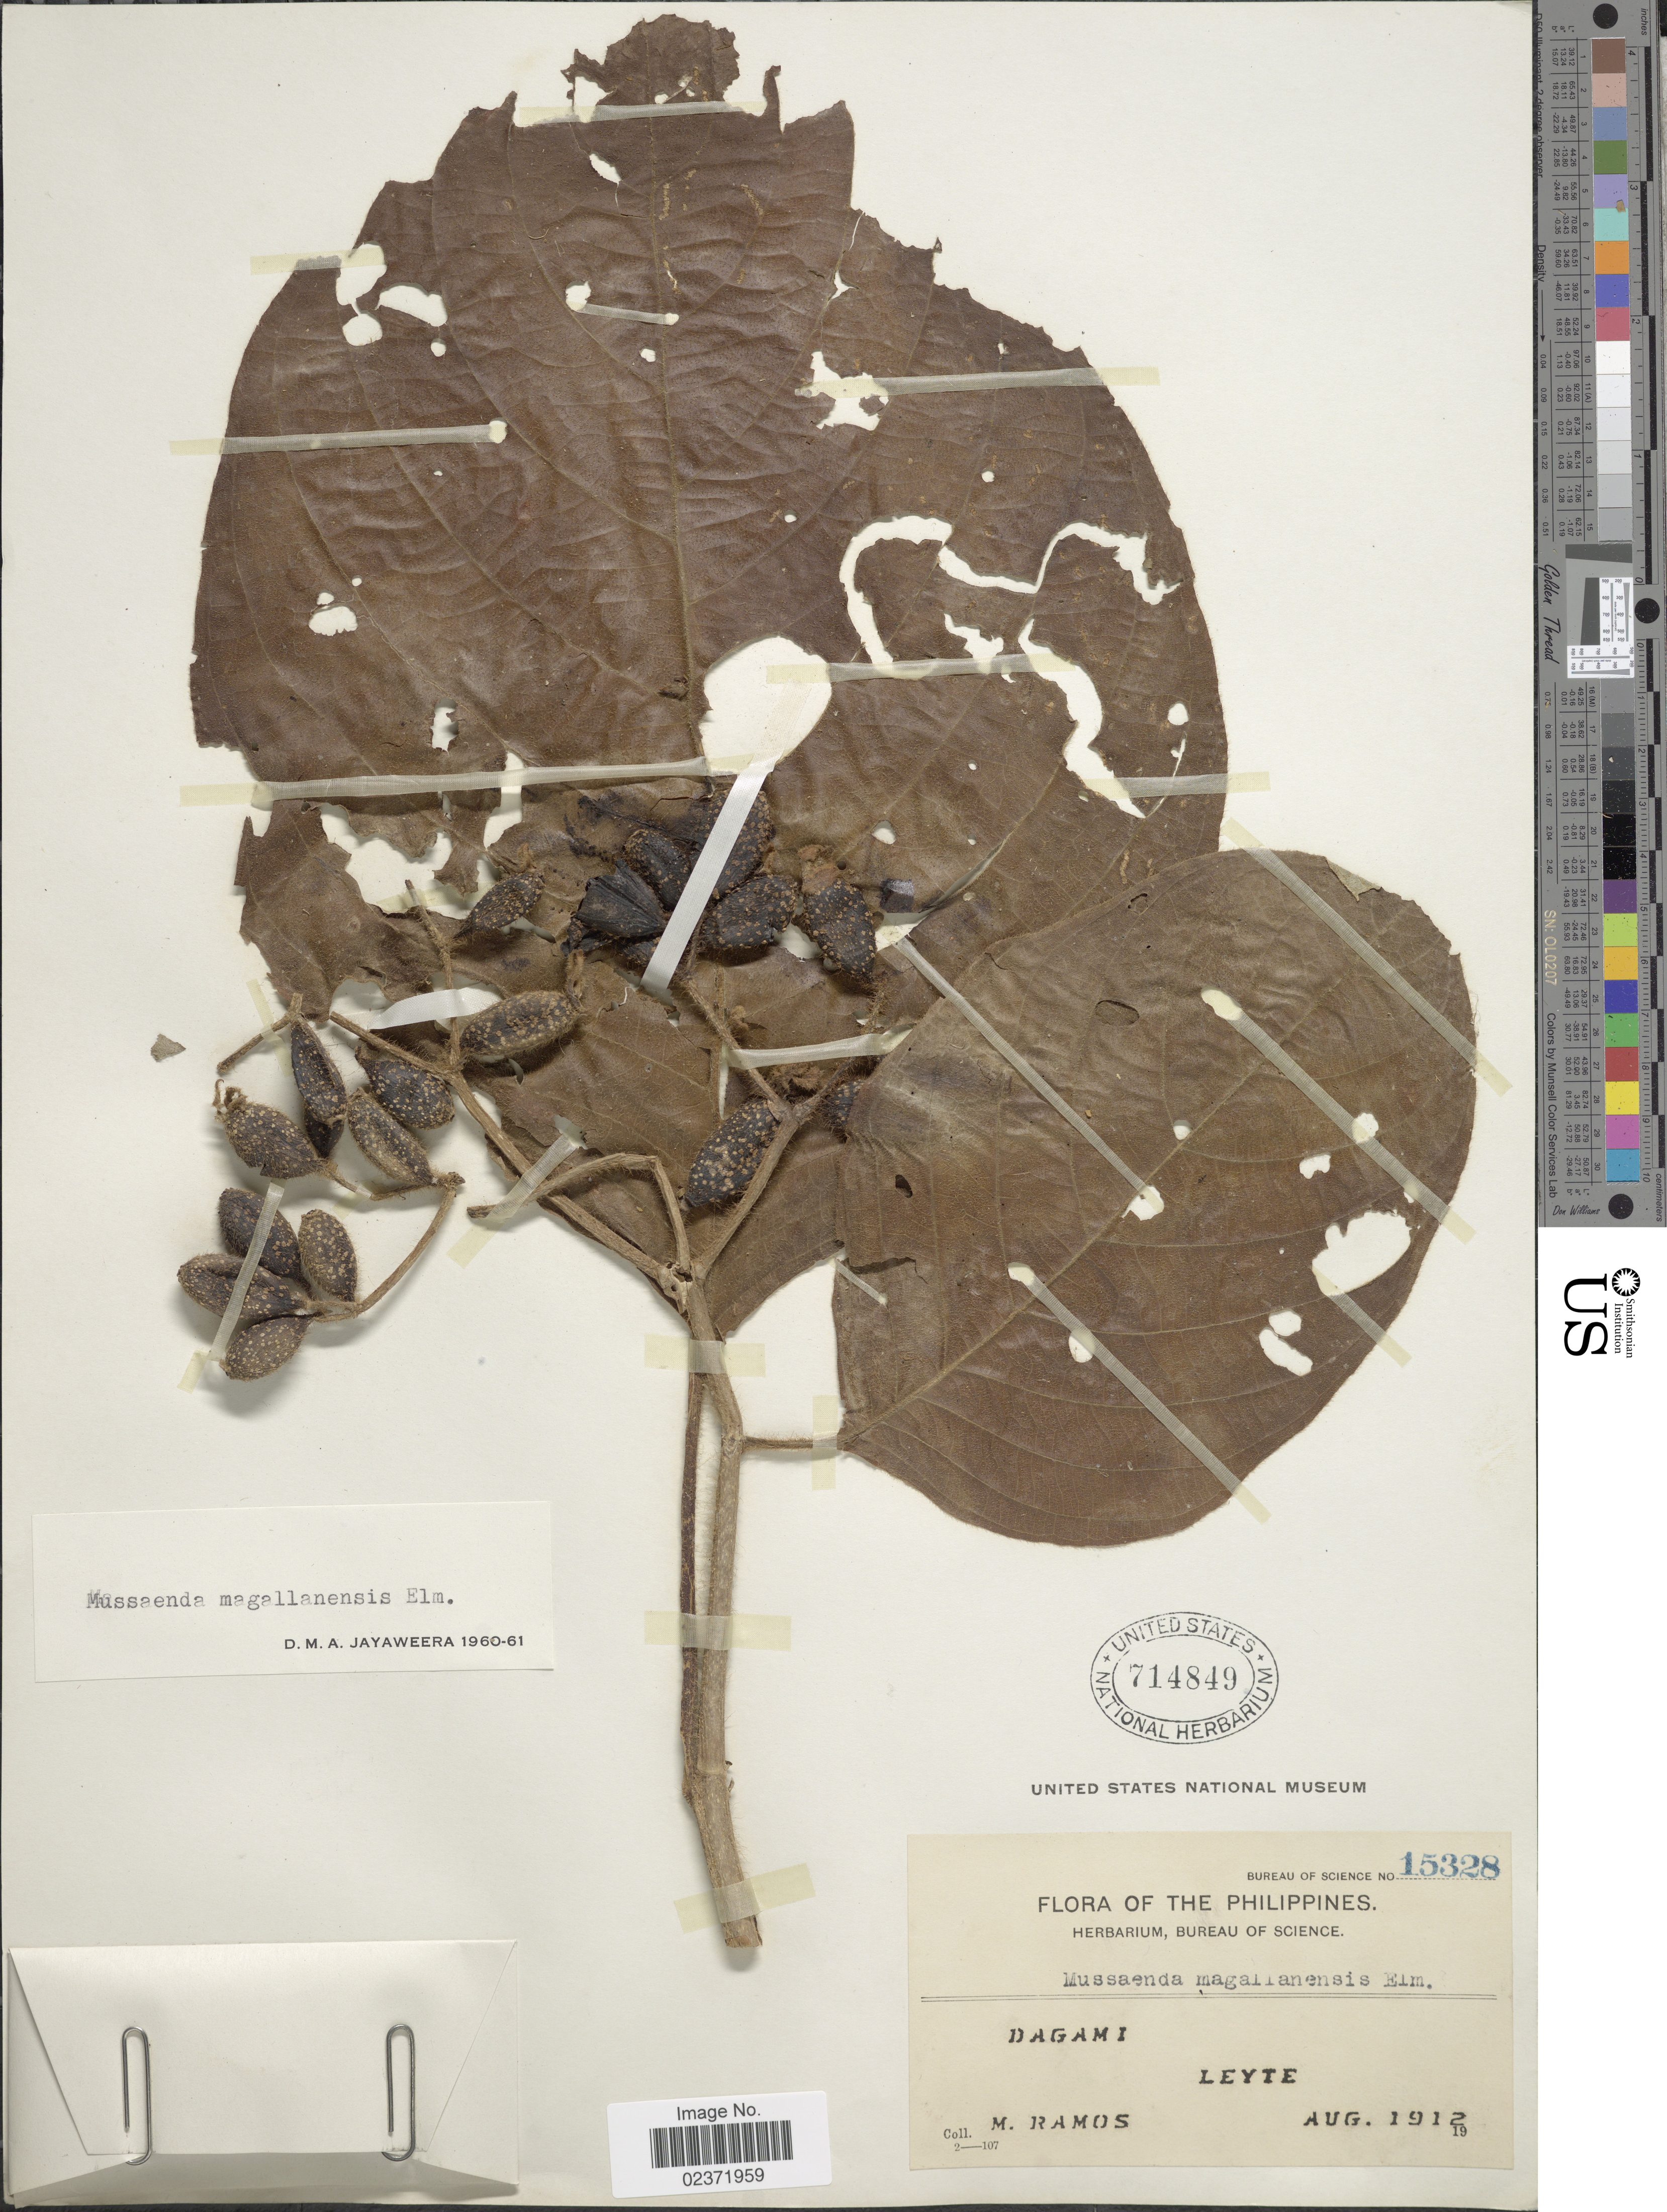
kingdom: Plantae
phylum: Tracheophyta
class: Magnoliopsida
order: Gentianales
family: Rubiaceae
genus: Mussaenda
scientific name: Mussaenda magallanensis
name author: Elmer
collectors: M. Ramos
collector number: Bureau of Science 15328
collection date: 1912-08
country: Philippines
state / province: Eastern Visayas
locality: Dagami, Leyte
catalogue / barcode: US 714849